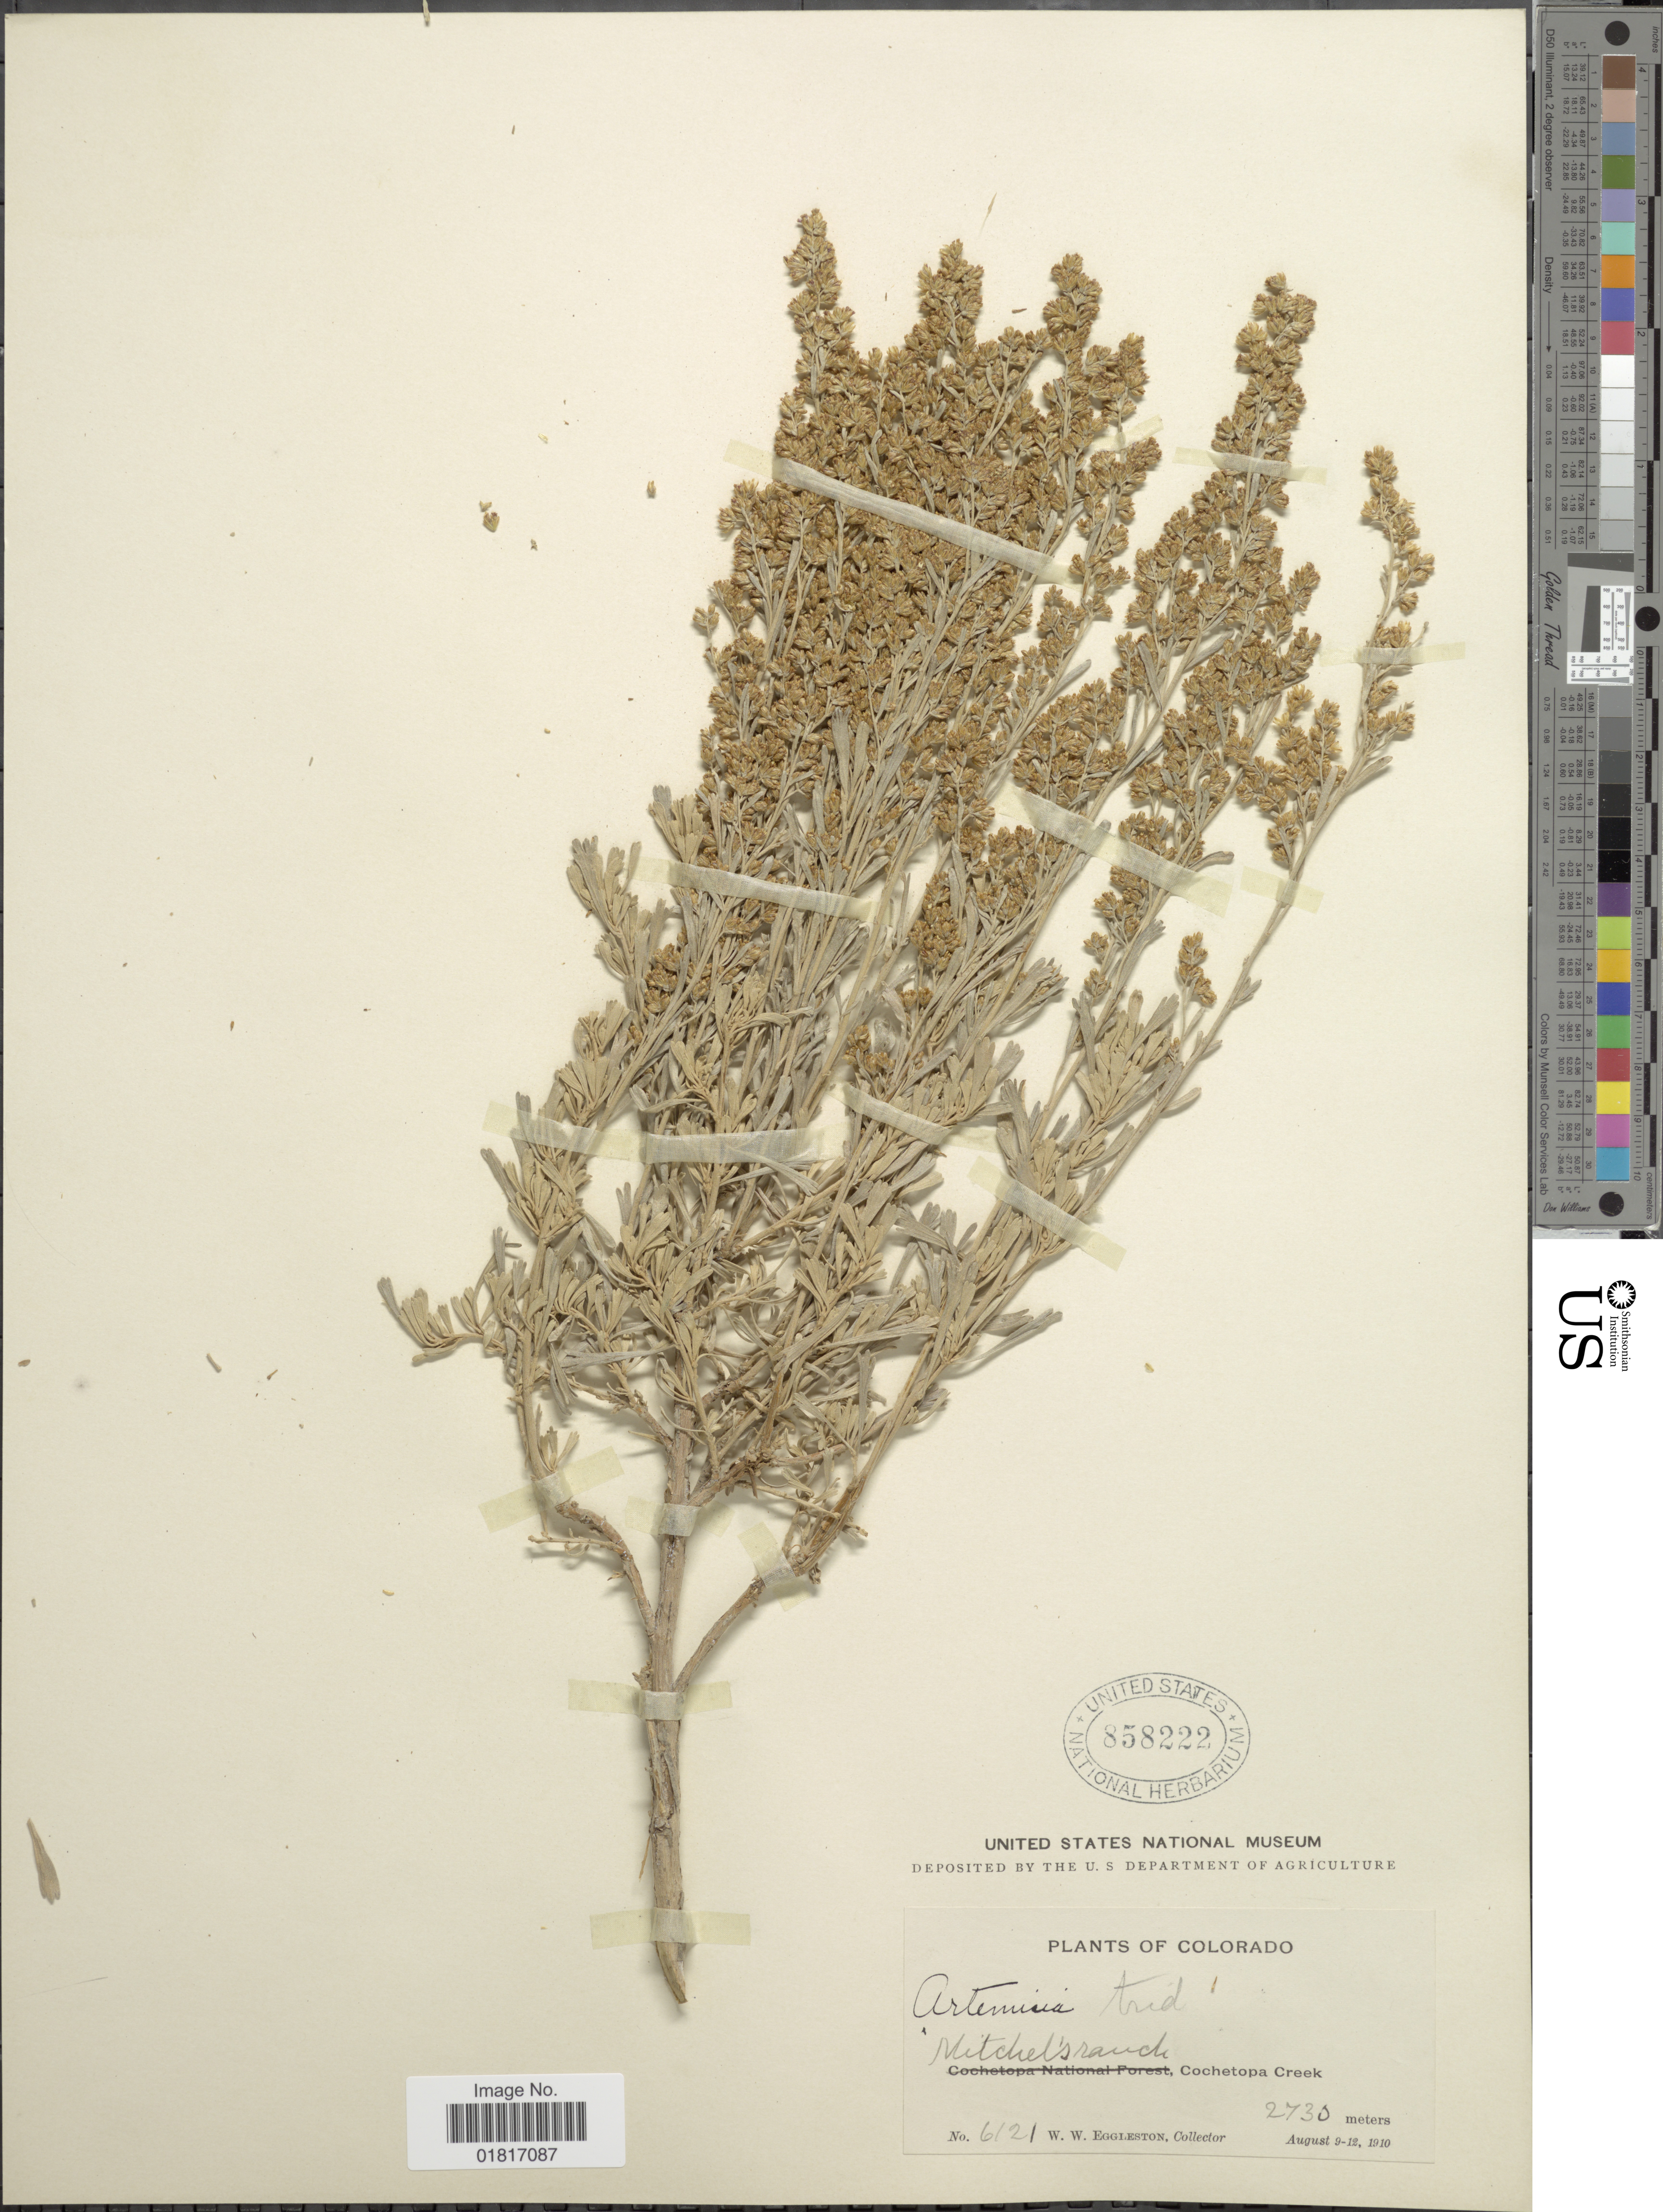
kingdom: Plantae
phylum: Tracheophyta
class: Magnoliopsida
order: Asterales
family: Asteraceae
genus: Artemisia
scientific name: Artemisia tridentata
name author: Nutt.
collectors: W. W. Eggleston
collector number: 6121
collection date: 1910-08-09/1910-08-12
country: United States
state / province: Colorado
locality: Mitchel's Ranch, Cochetopa Creek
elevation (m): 2730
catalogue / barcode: US 858222